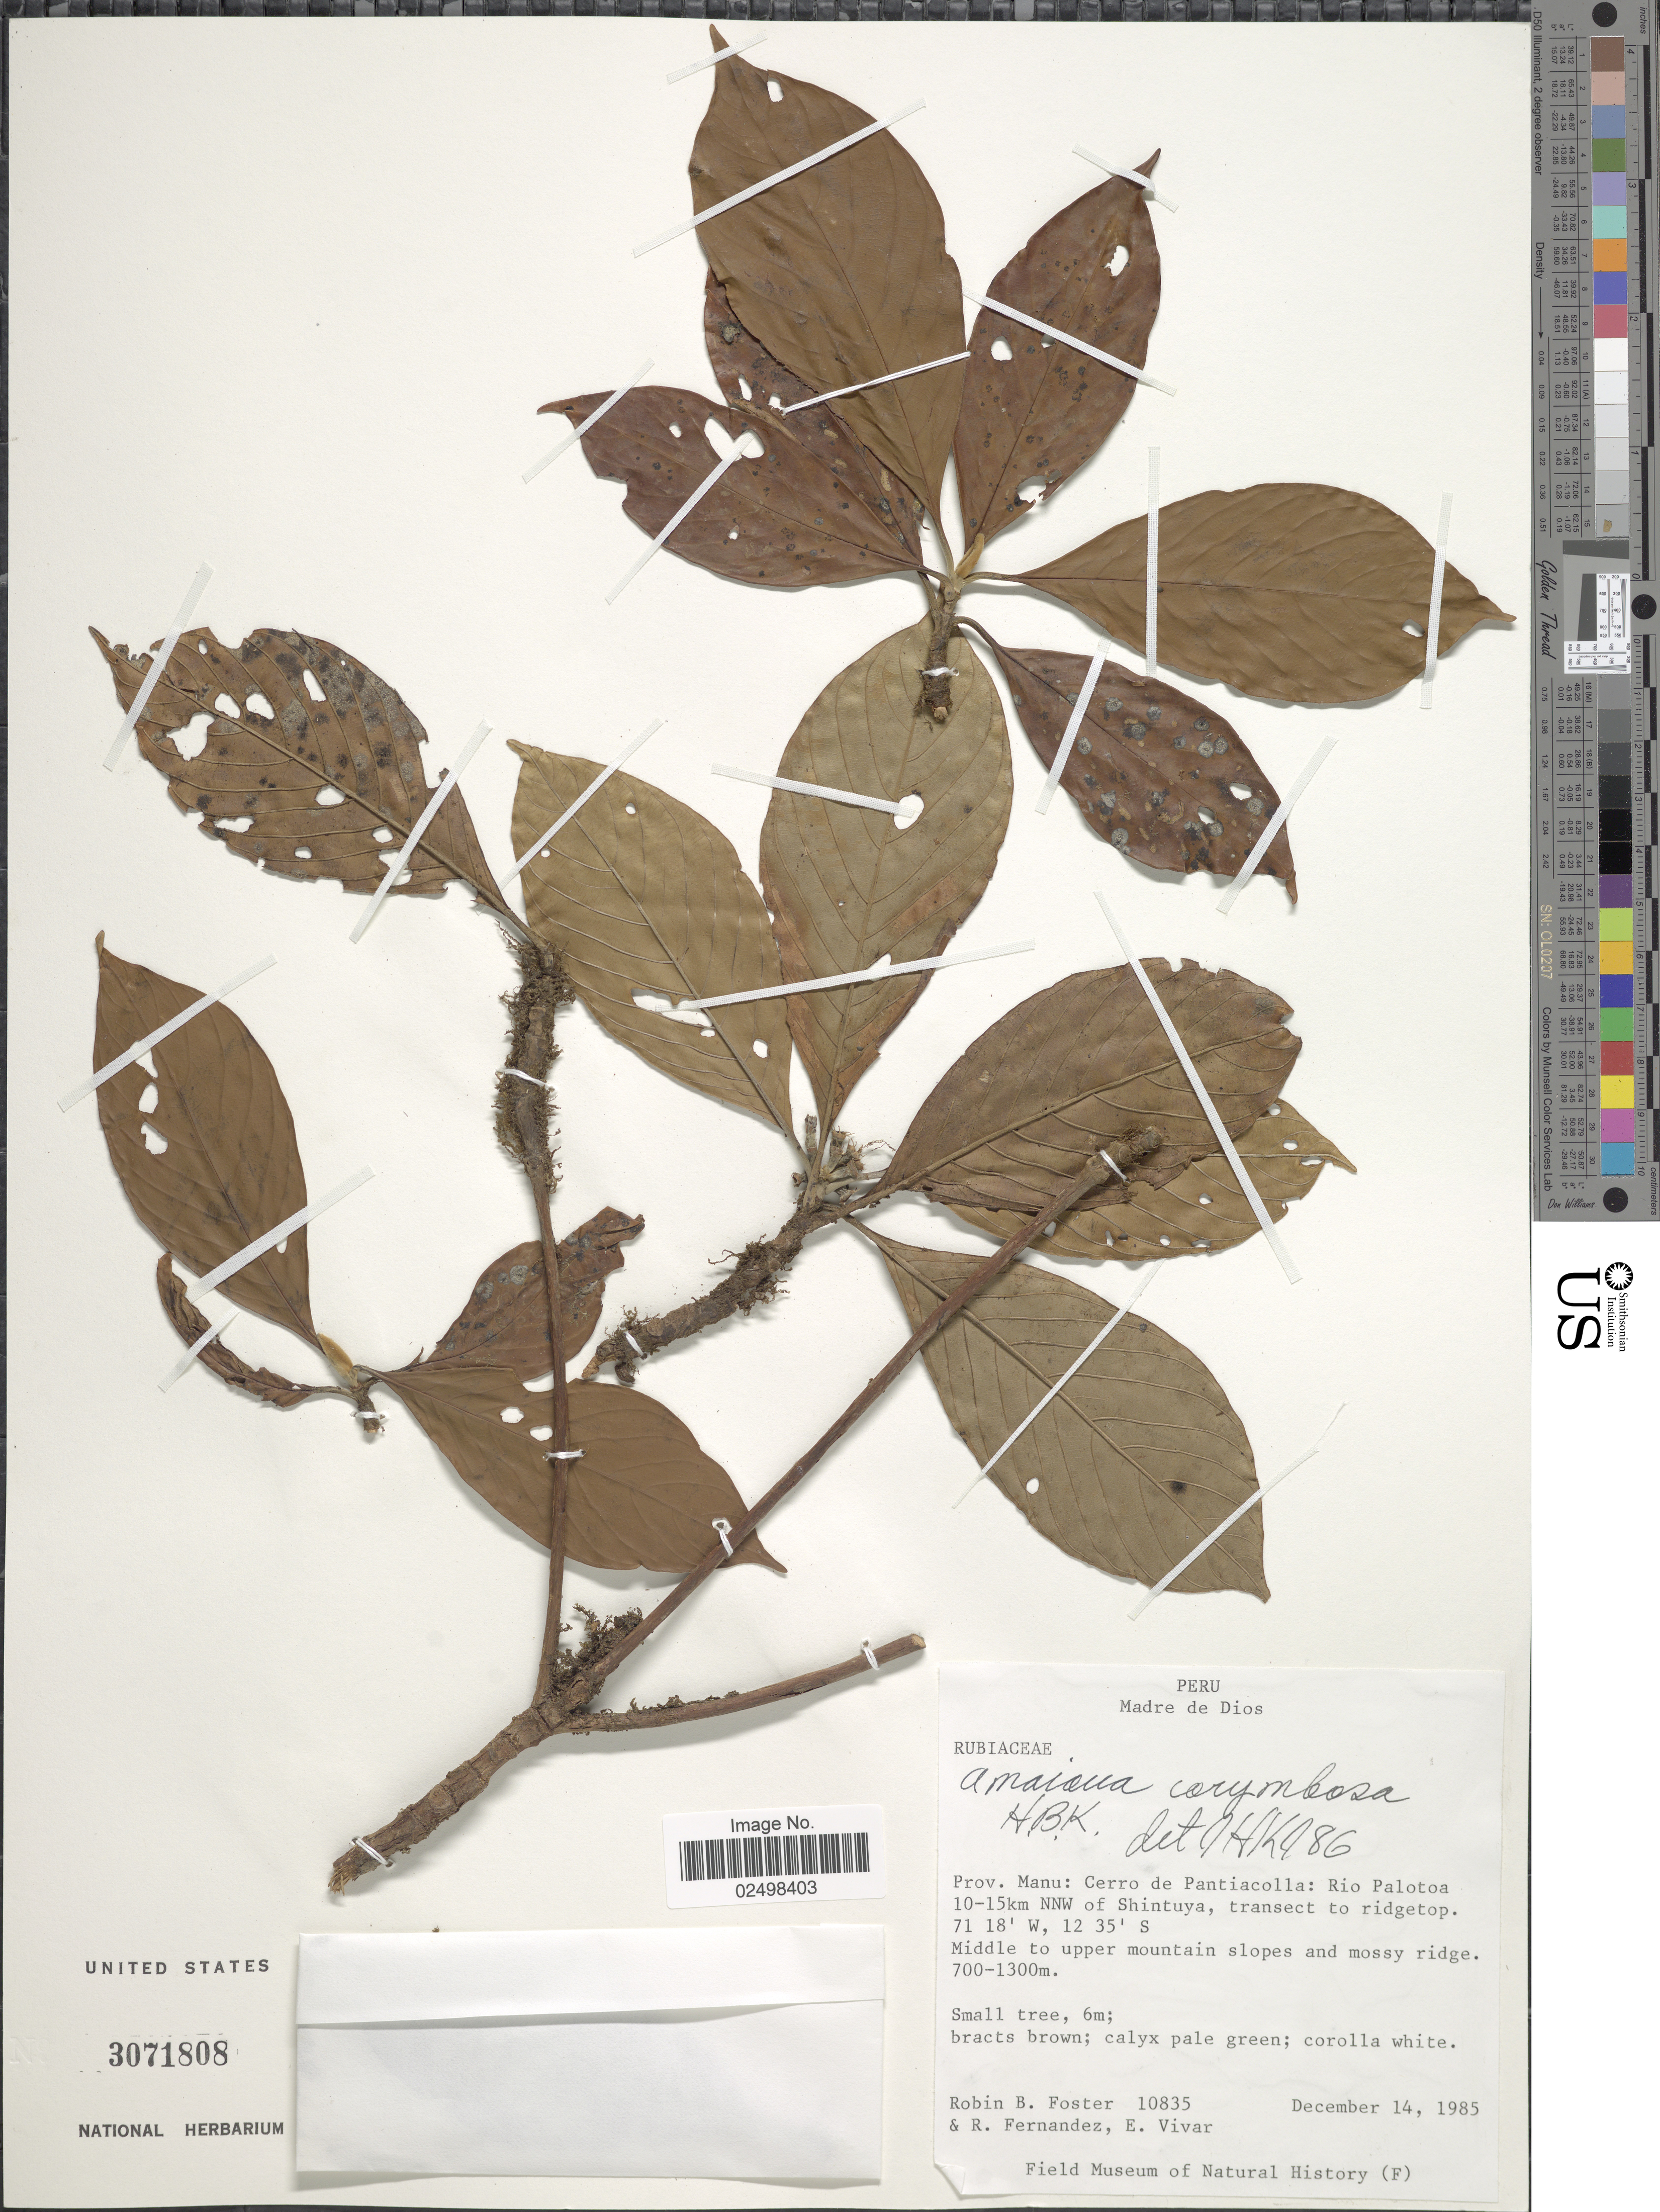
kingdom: Plantae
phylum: Tracheophyta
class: Magnoliopsida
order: Gentianales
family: Rubiaceae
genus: Amaioua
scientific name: Amaioua corymbosa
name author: Kunth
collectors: R. B. Foster, R. Fernandez & E. Vivar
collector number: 10835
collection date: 1985-12-14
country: Peru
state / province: Madre de Dios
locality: Prov. Manu: Cerro de Pantiacolla: Rio Palotoa 10-15km NNW of Shintuya, transect to ridgetop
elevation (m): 700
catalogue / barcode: US 3071808